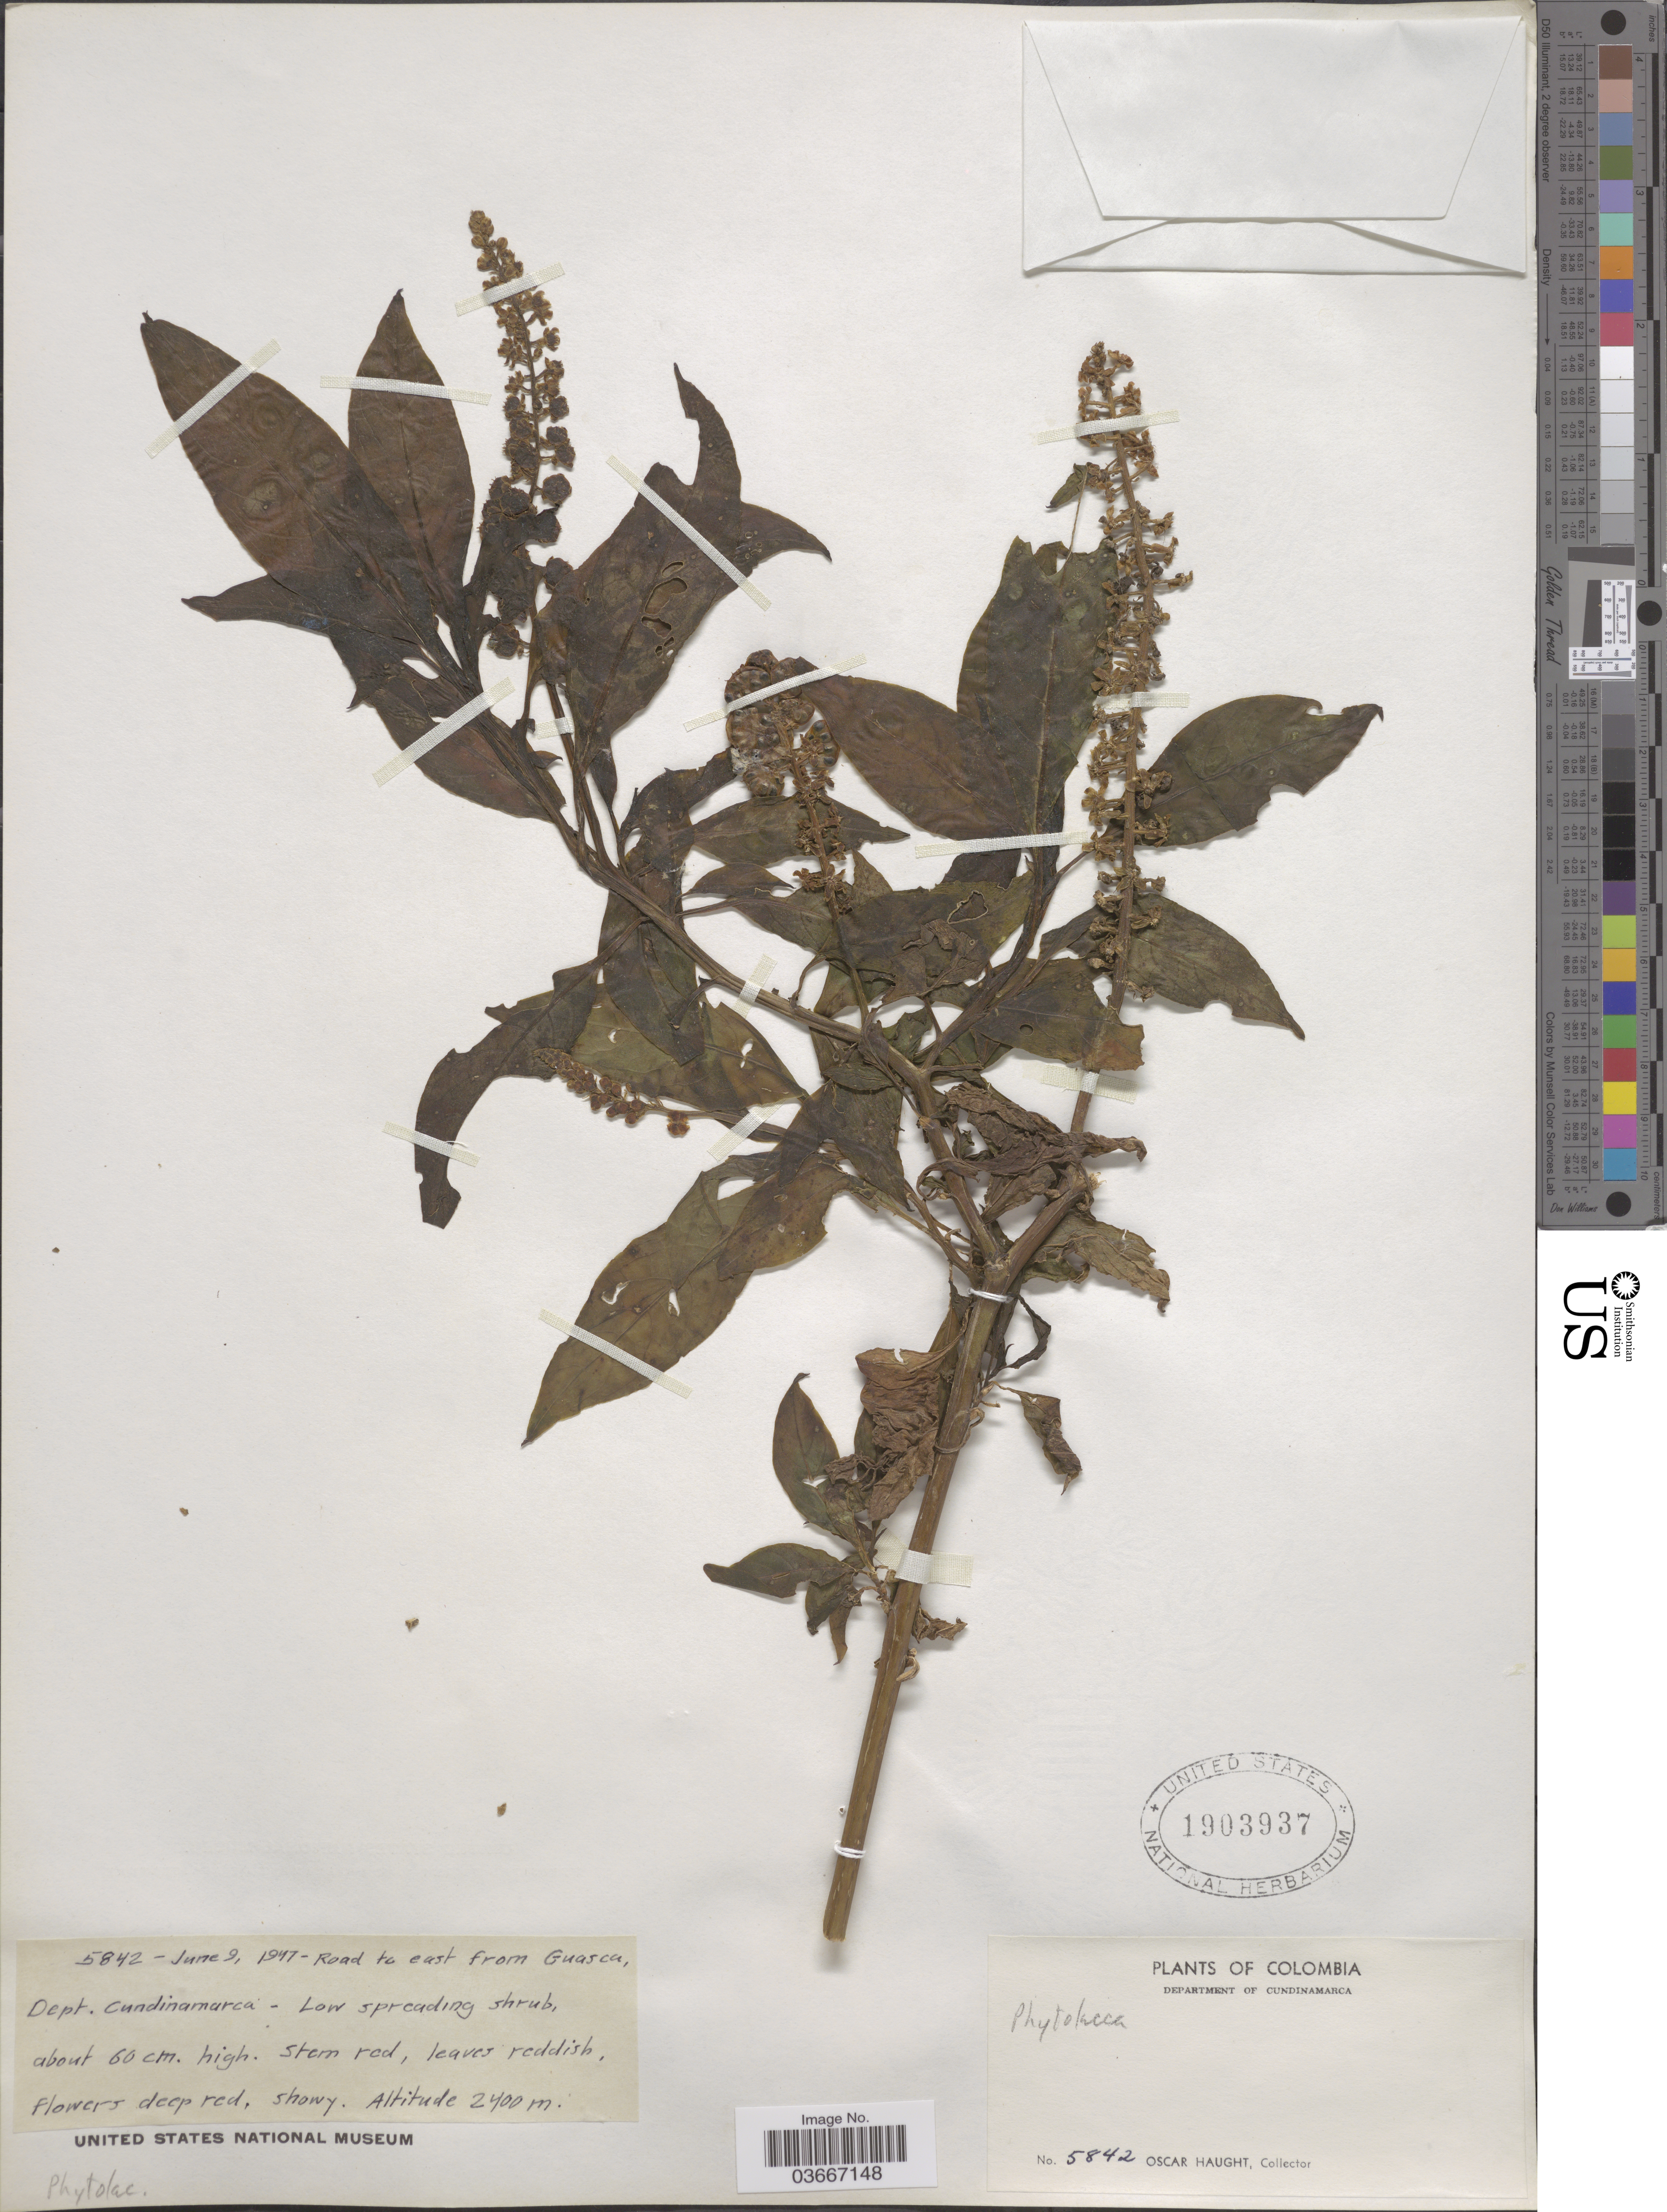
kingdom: Plantae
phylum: Tracheophyta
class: Magnoliopsida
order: Caryophyllales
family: Phytolaccaceae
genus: Phytolacca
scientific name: Phytolacca sp.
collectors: O. L. Haught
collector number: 5842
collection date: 1947-06-09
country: Colombia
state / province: Cundinamarca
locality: Road to east from Guasca, Department of Cundinamarca.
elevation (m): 2400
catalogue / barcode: US 1903937